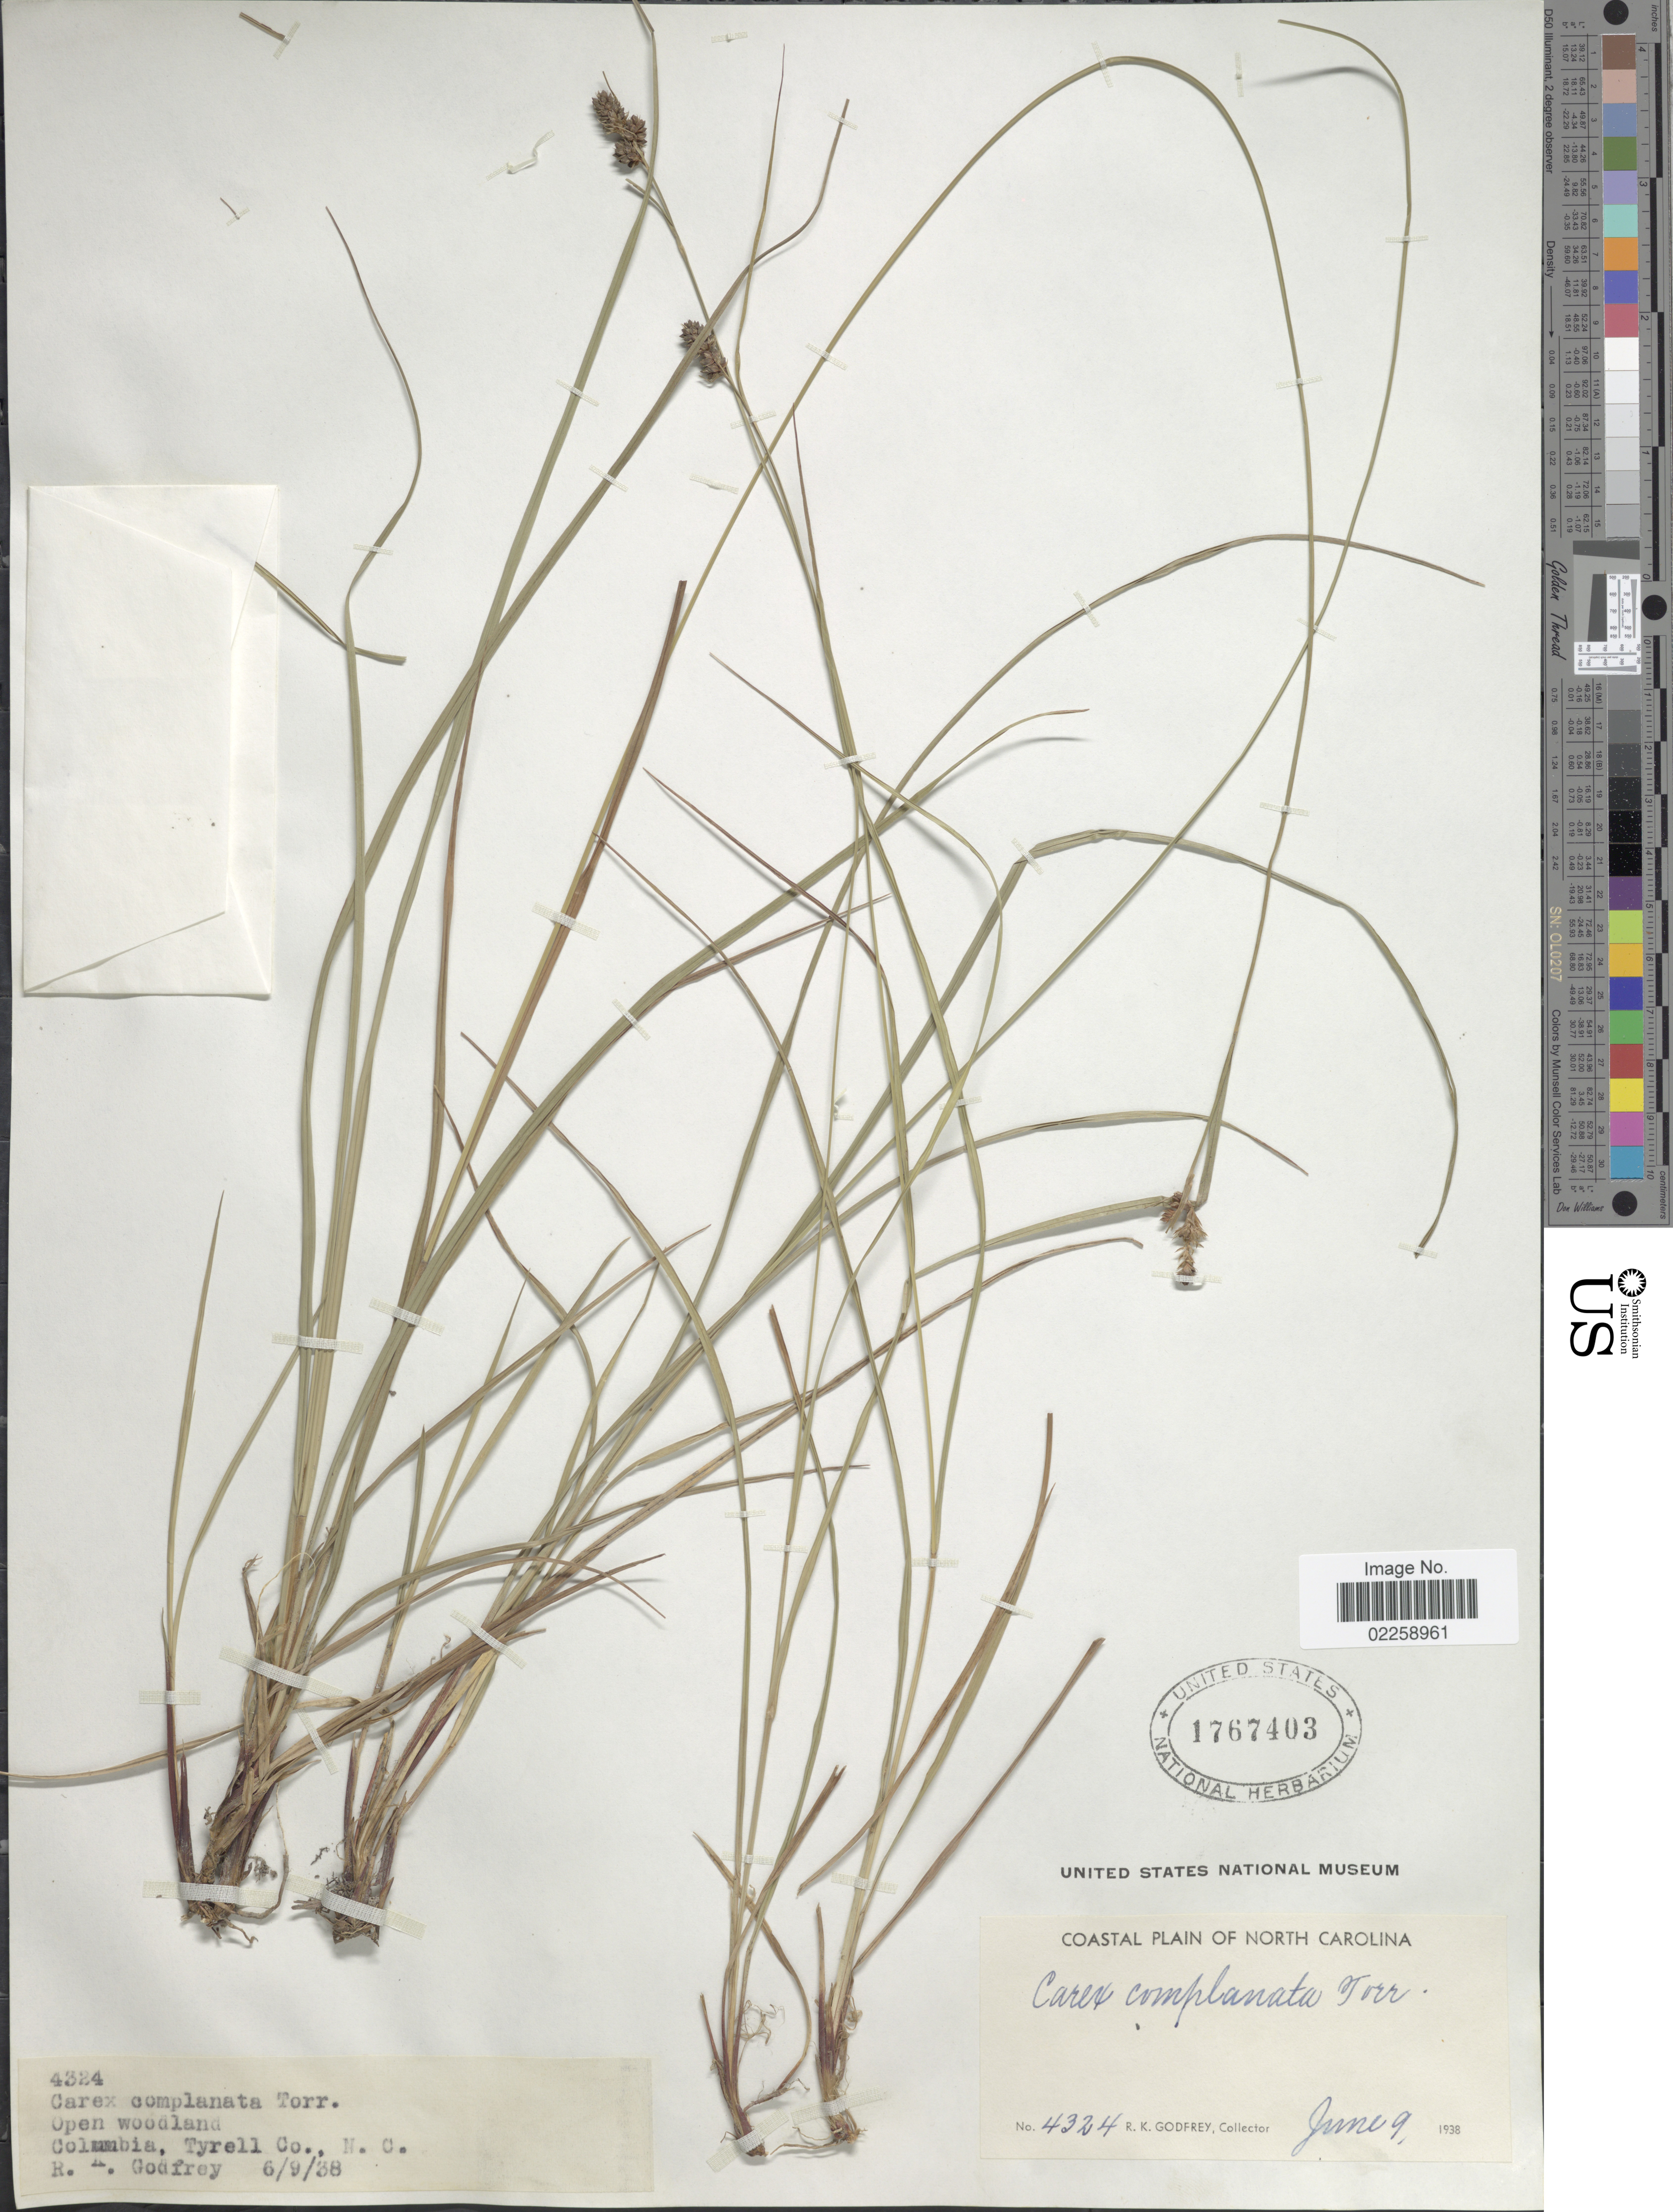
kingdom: Plantae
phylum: Tracheophyta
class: Liliopsida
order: Poales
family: Cyperaceae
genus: Carex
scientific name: Carex complanata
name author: Torr. & Hook.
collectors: R. K. Godfrey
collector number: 4324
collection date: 1938-06-09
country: United States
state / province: North Carolina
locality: Columbia, Tyrell Co.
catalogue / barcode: US 1767403